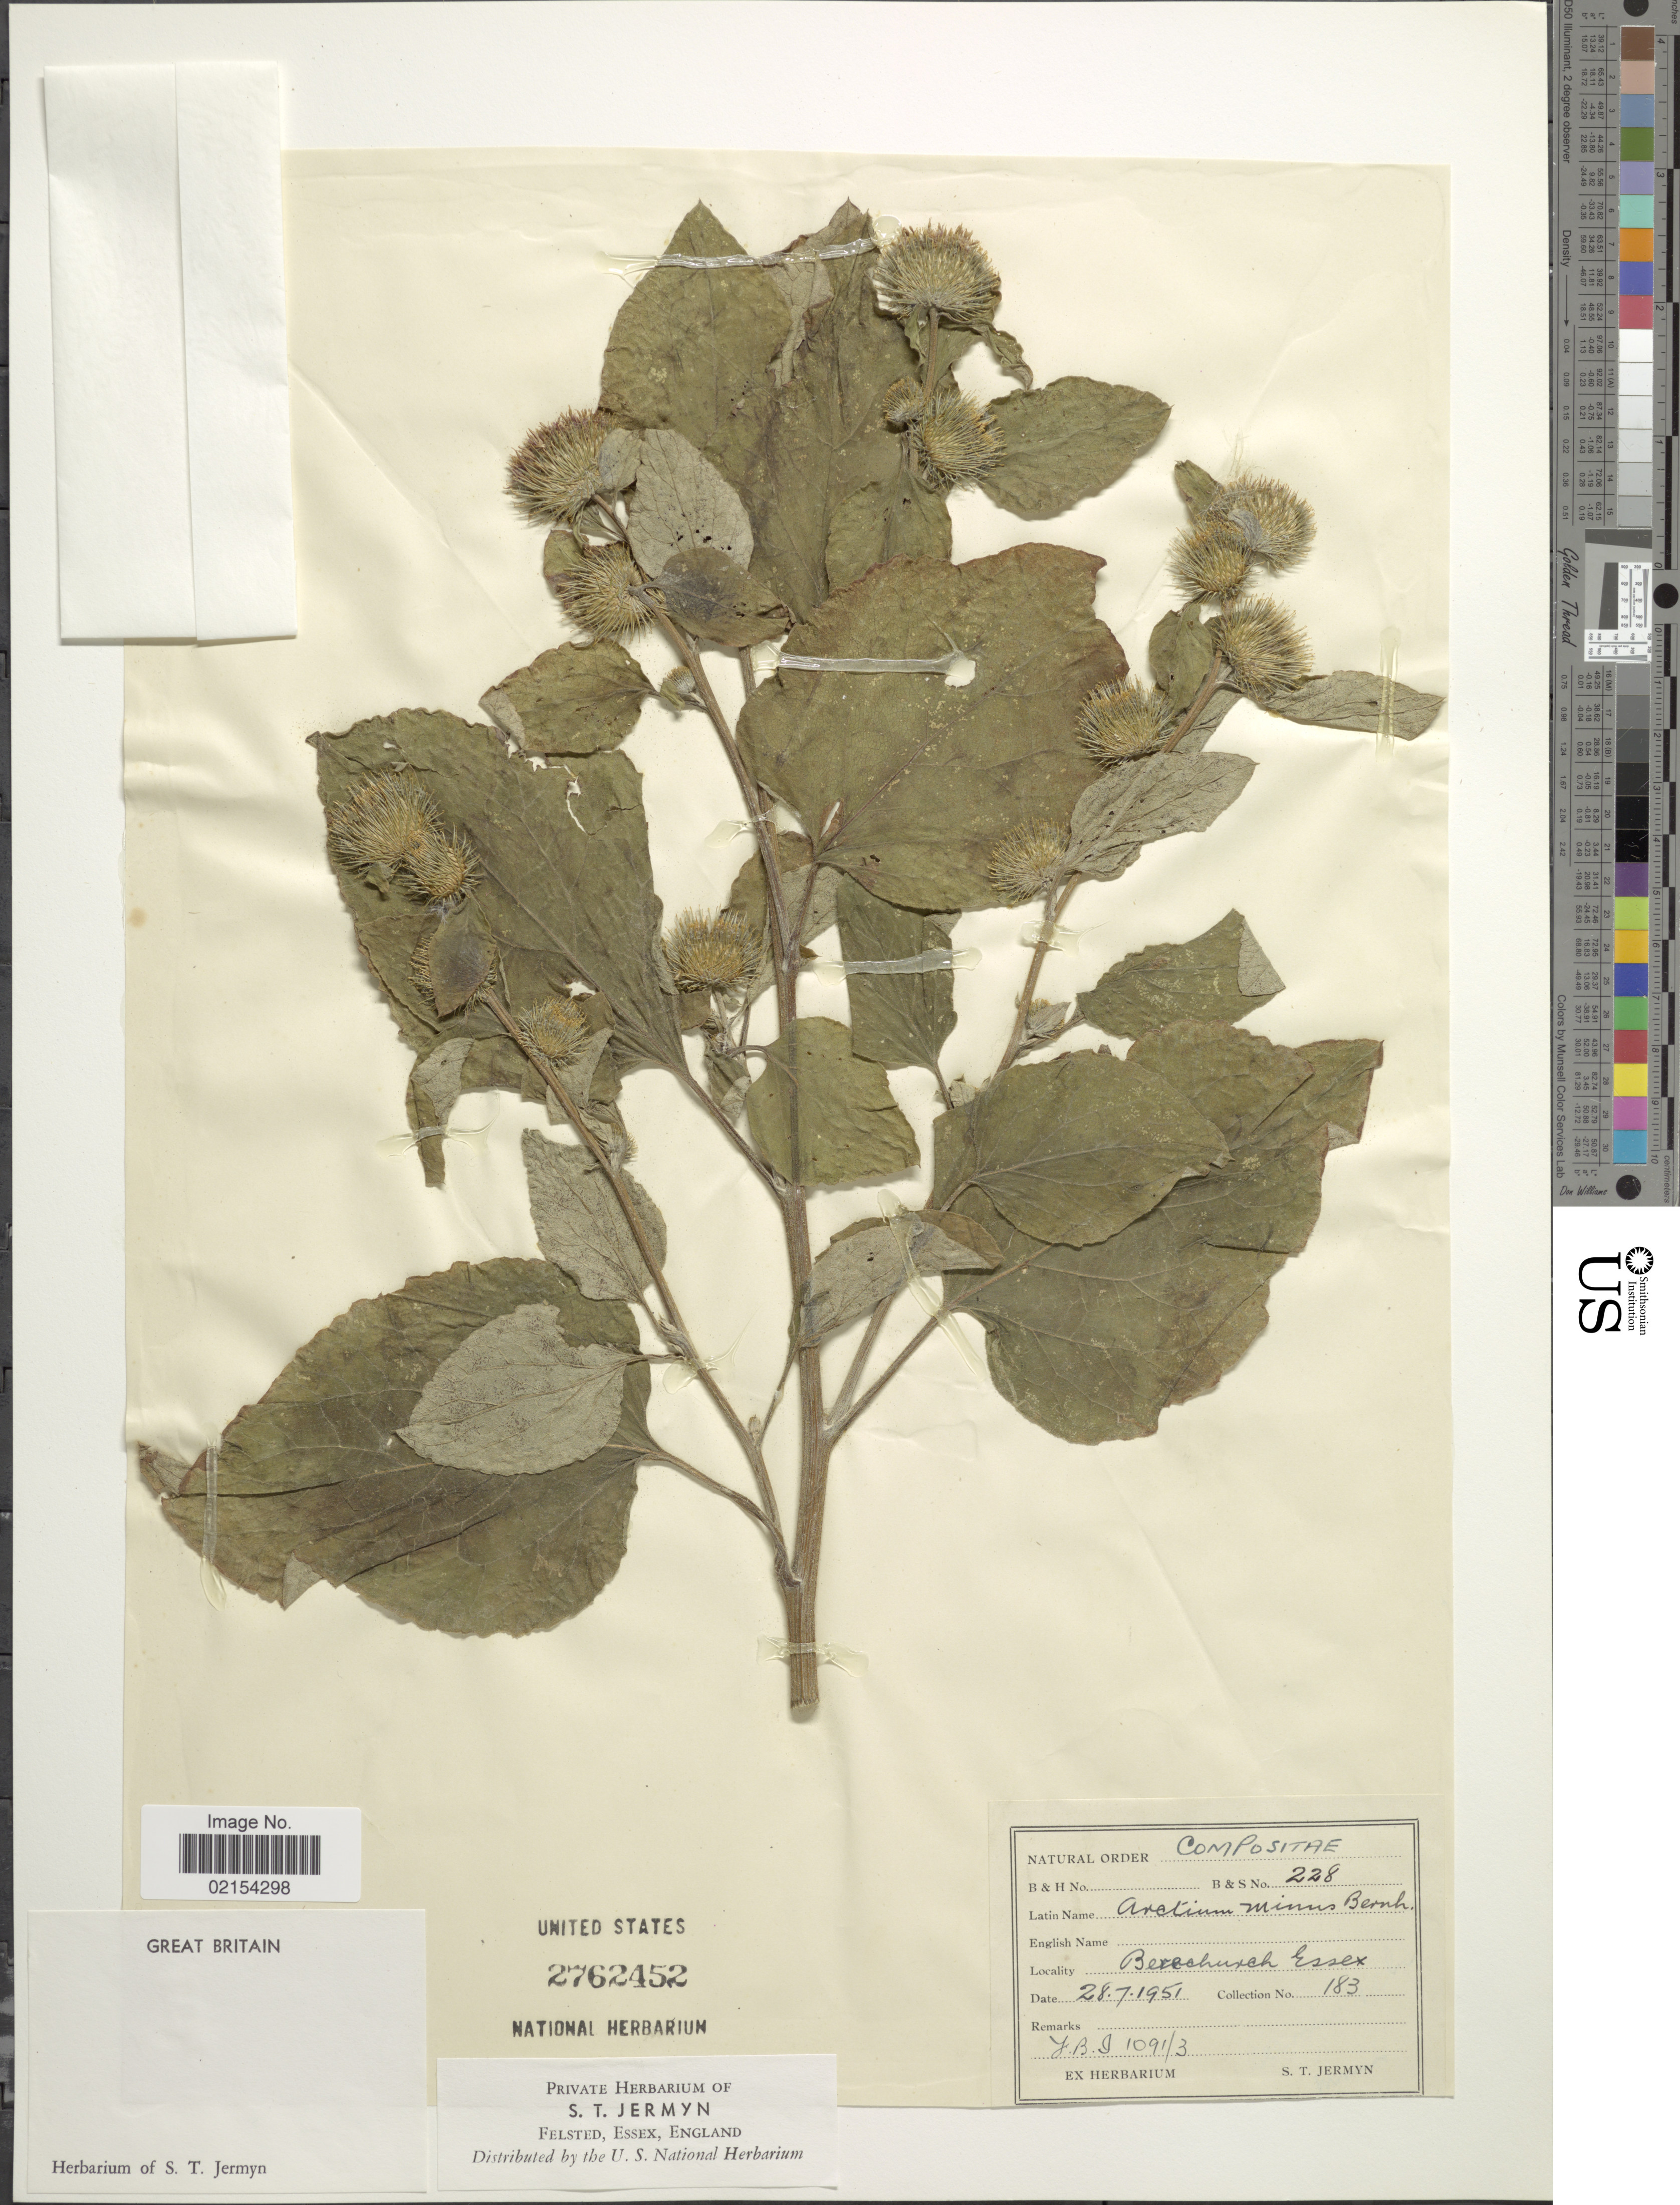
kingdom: Plantae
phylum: Tracheophyta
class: Magnoliopsida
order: Asterales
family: Asteraceae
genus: Arctium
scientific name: Arctium minus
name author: (Hill) Bernh.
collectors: S. Jermyn (herbarium)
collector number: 183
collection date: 1951-07-28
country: United Kingdom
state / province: England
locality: Great Britain, Berechurch Essex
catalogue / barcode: US 2762452